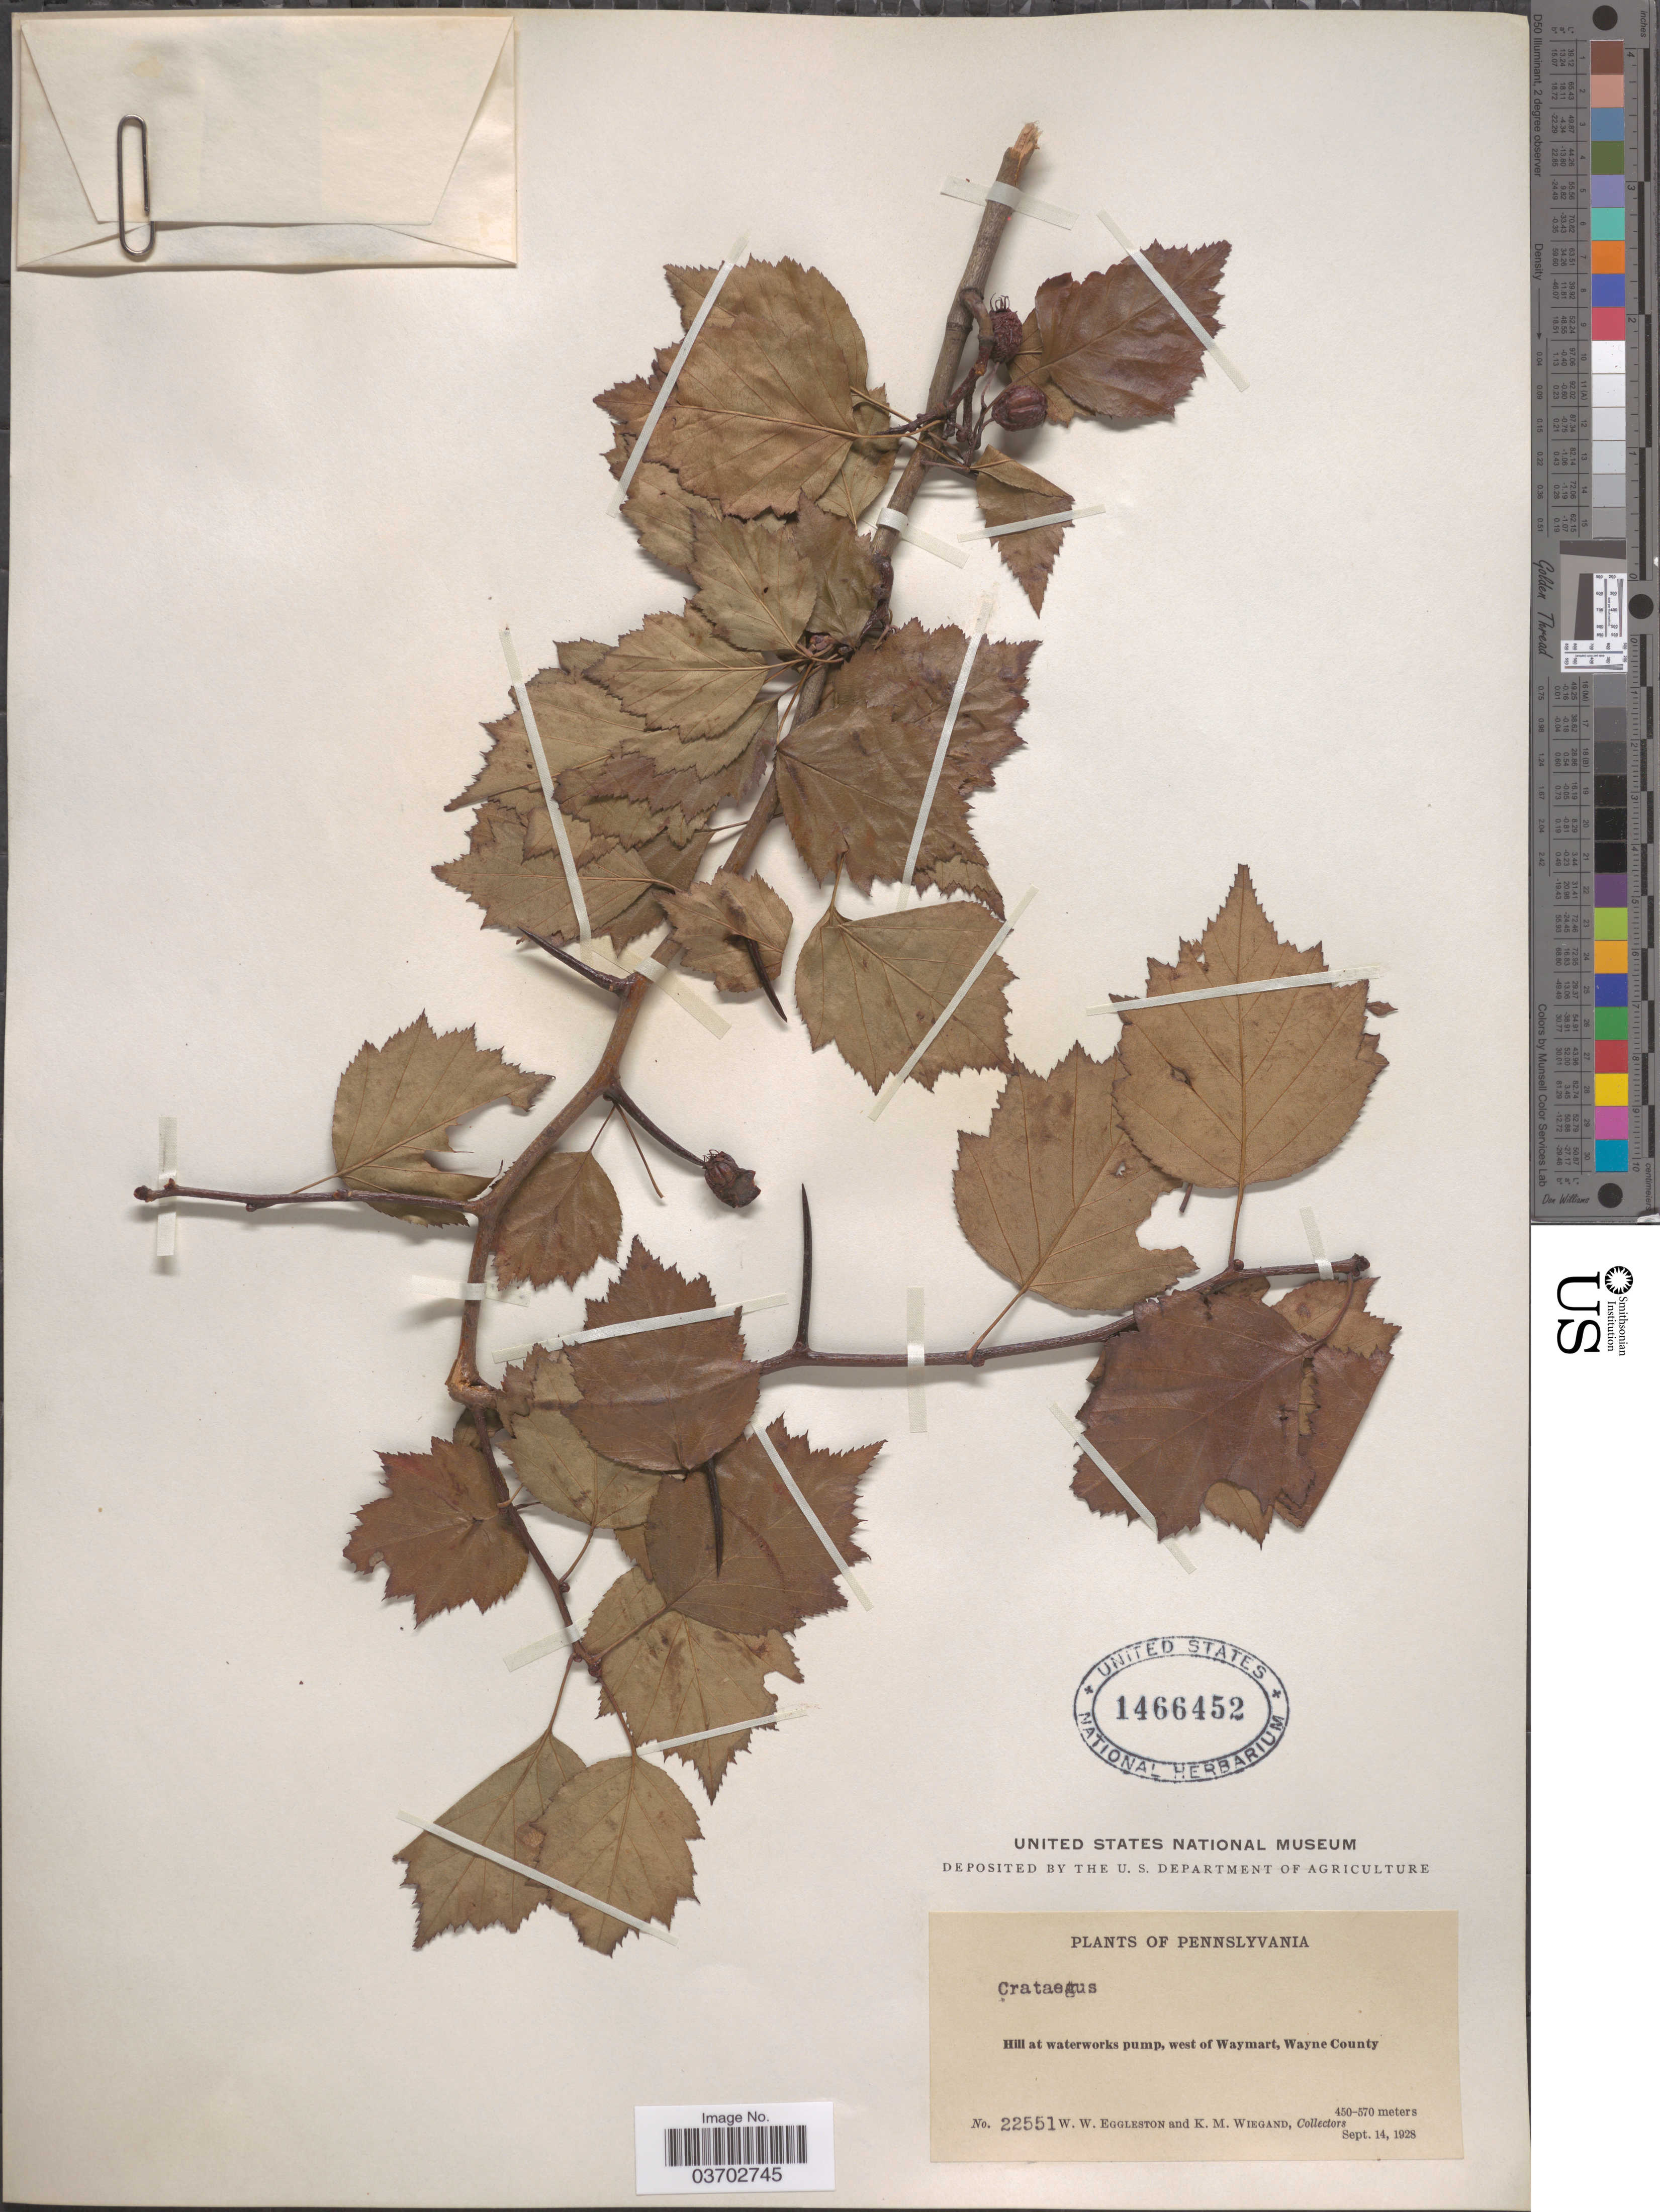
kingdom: Plantae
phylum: Tracheophyta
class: Magnoliopsida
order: Rosales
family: Rosaceae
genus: Crataegus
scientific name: Crataegus sp.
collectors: W. W. Eggleston & K. M. Wiegand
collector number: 22551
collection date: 1928-09-14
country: United States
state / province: Pennsylvania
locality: Hill at waterworks pump, west of Waymart, Wayne County.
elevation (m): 450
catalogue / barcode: US 1466452